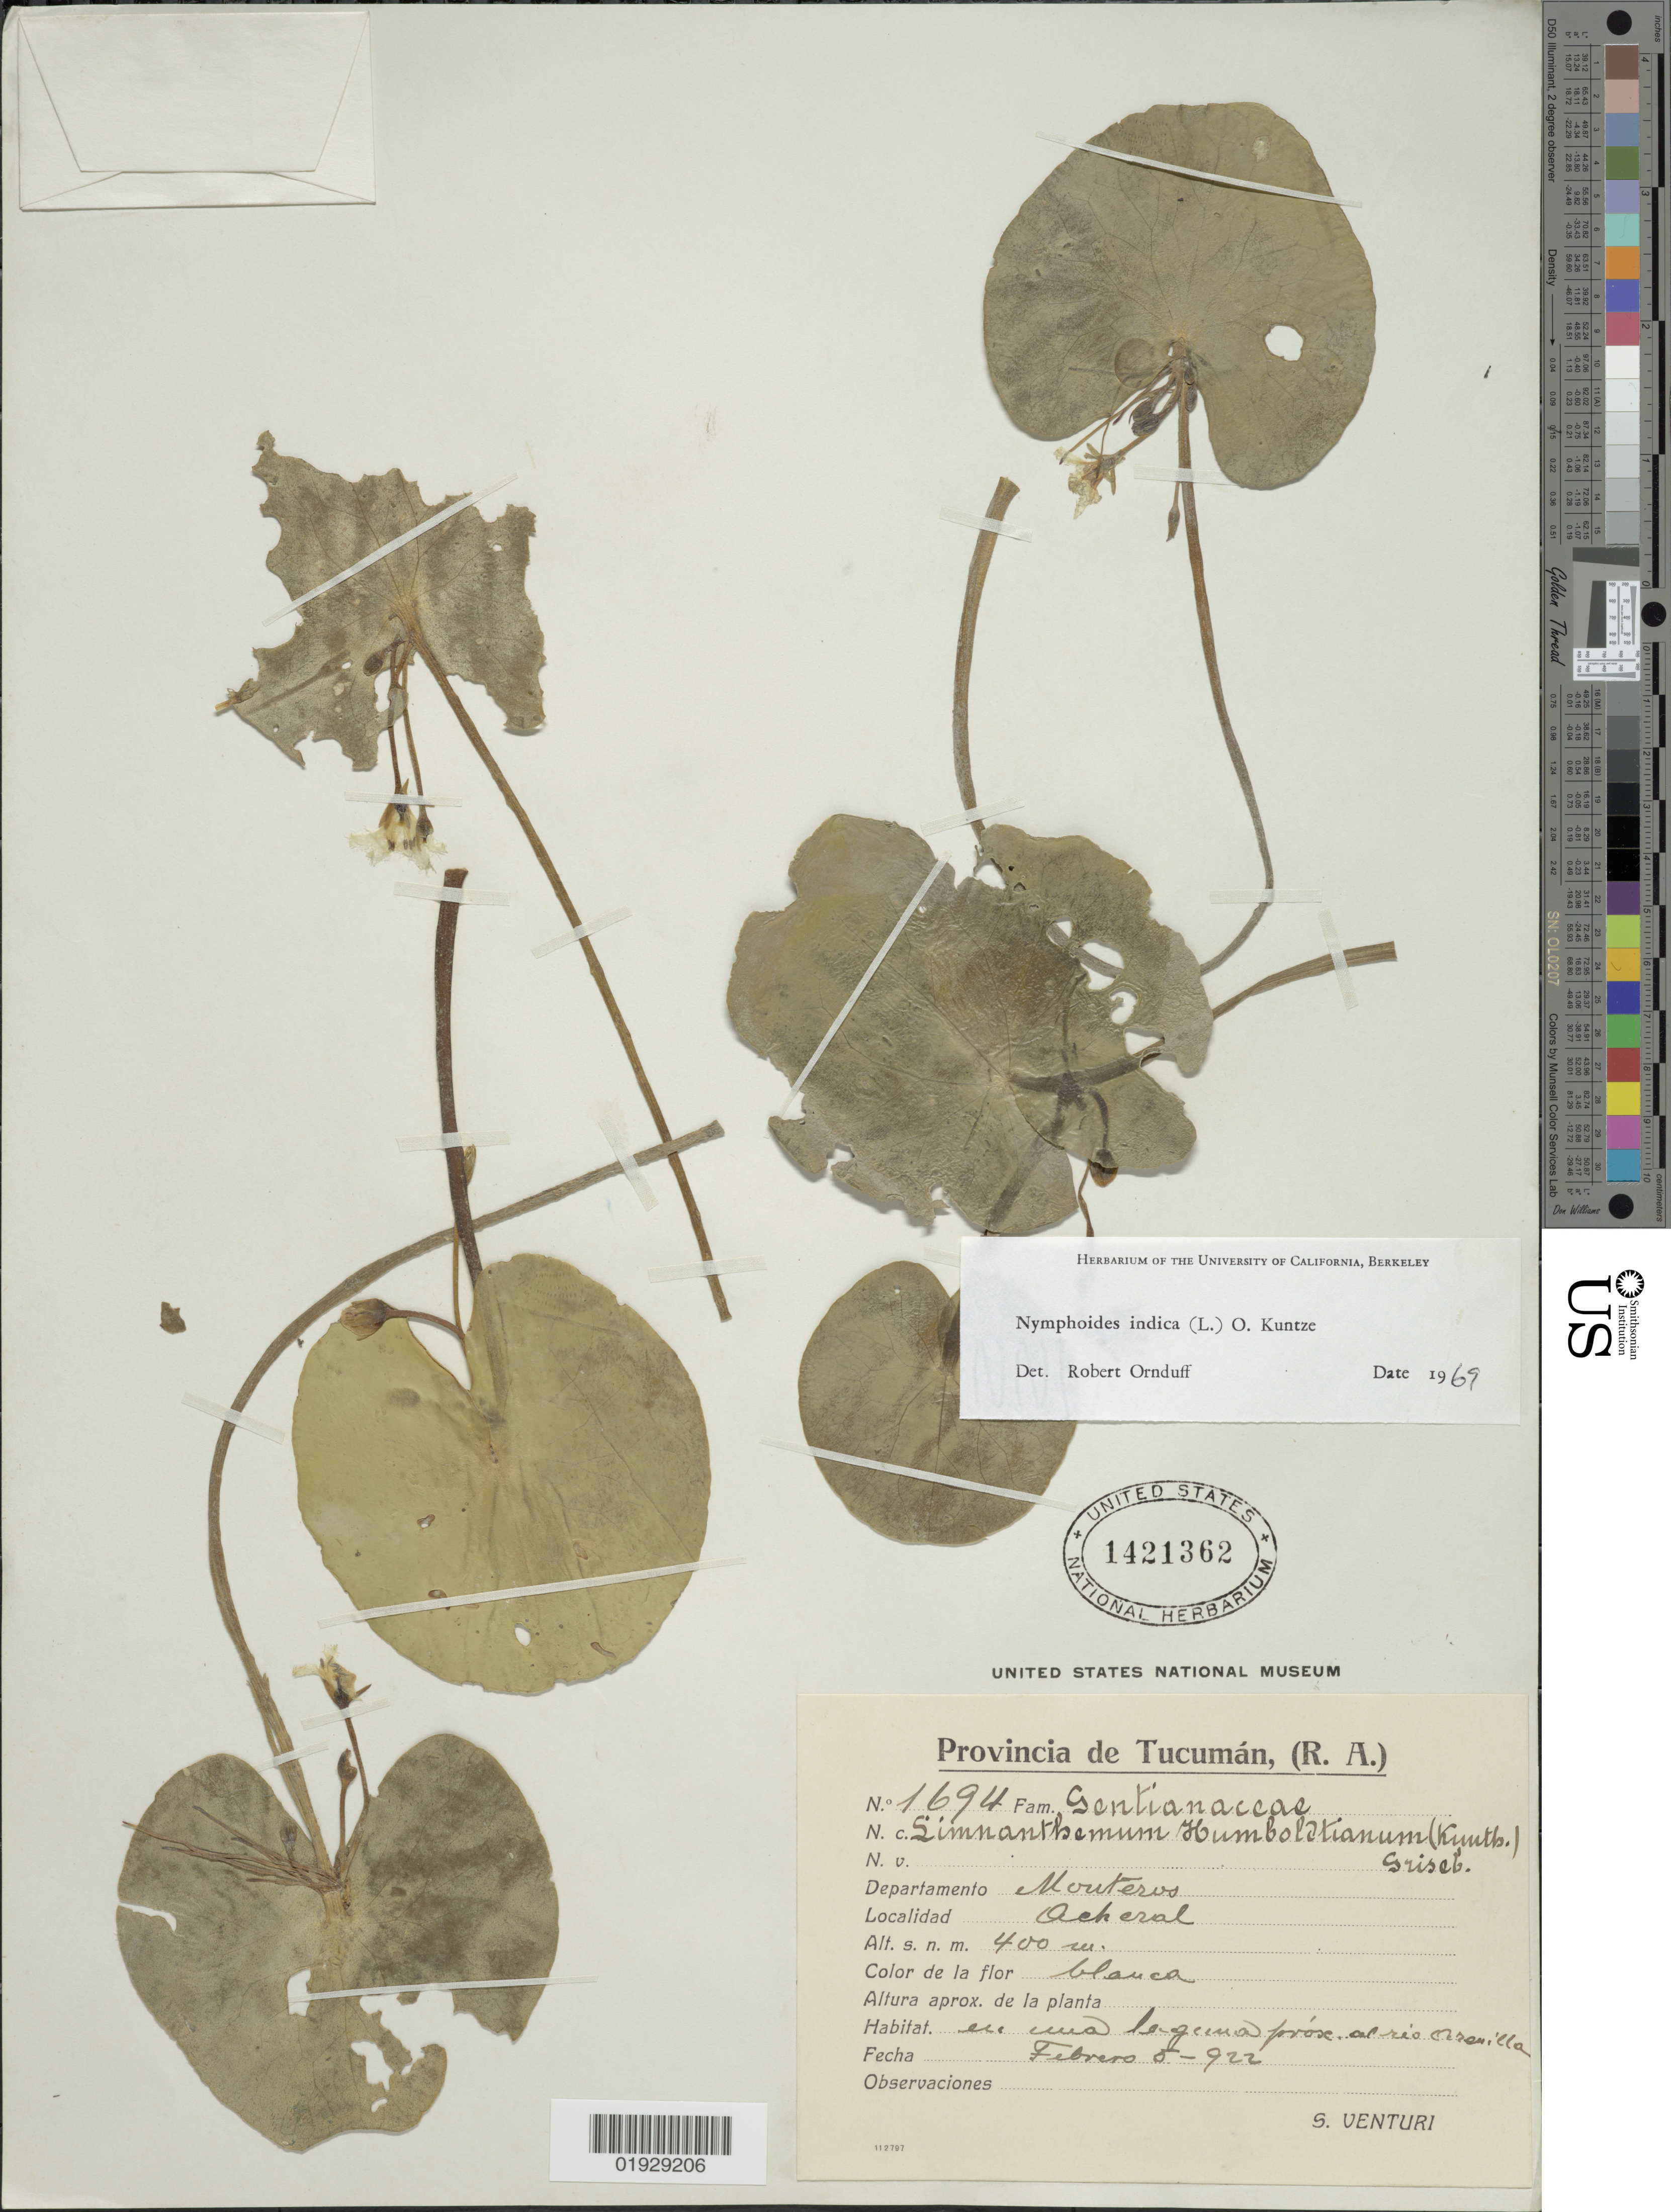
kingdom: Plantae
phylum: Tracheophyta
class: Magnoliopsida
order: Asterales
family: Menyanthaceae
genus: Nymphoides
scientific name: Nymphoides indica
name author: (L.) Kuntze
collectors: S. Venturi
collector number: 1694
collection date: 1922-02-05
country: Argentina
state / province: Tucuman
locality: (R.A.). Departamento Monteros. Acheral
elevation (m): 400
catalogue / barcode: US 1421362